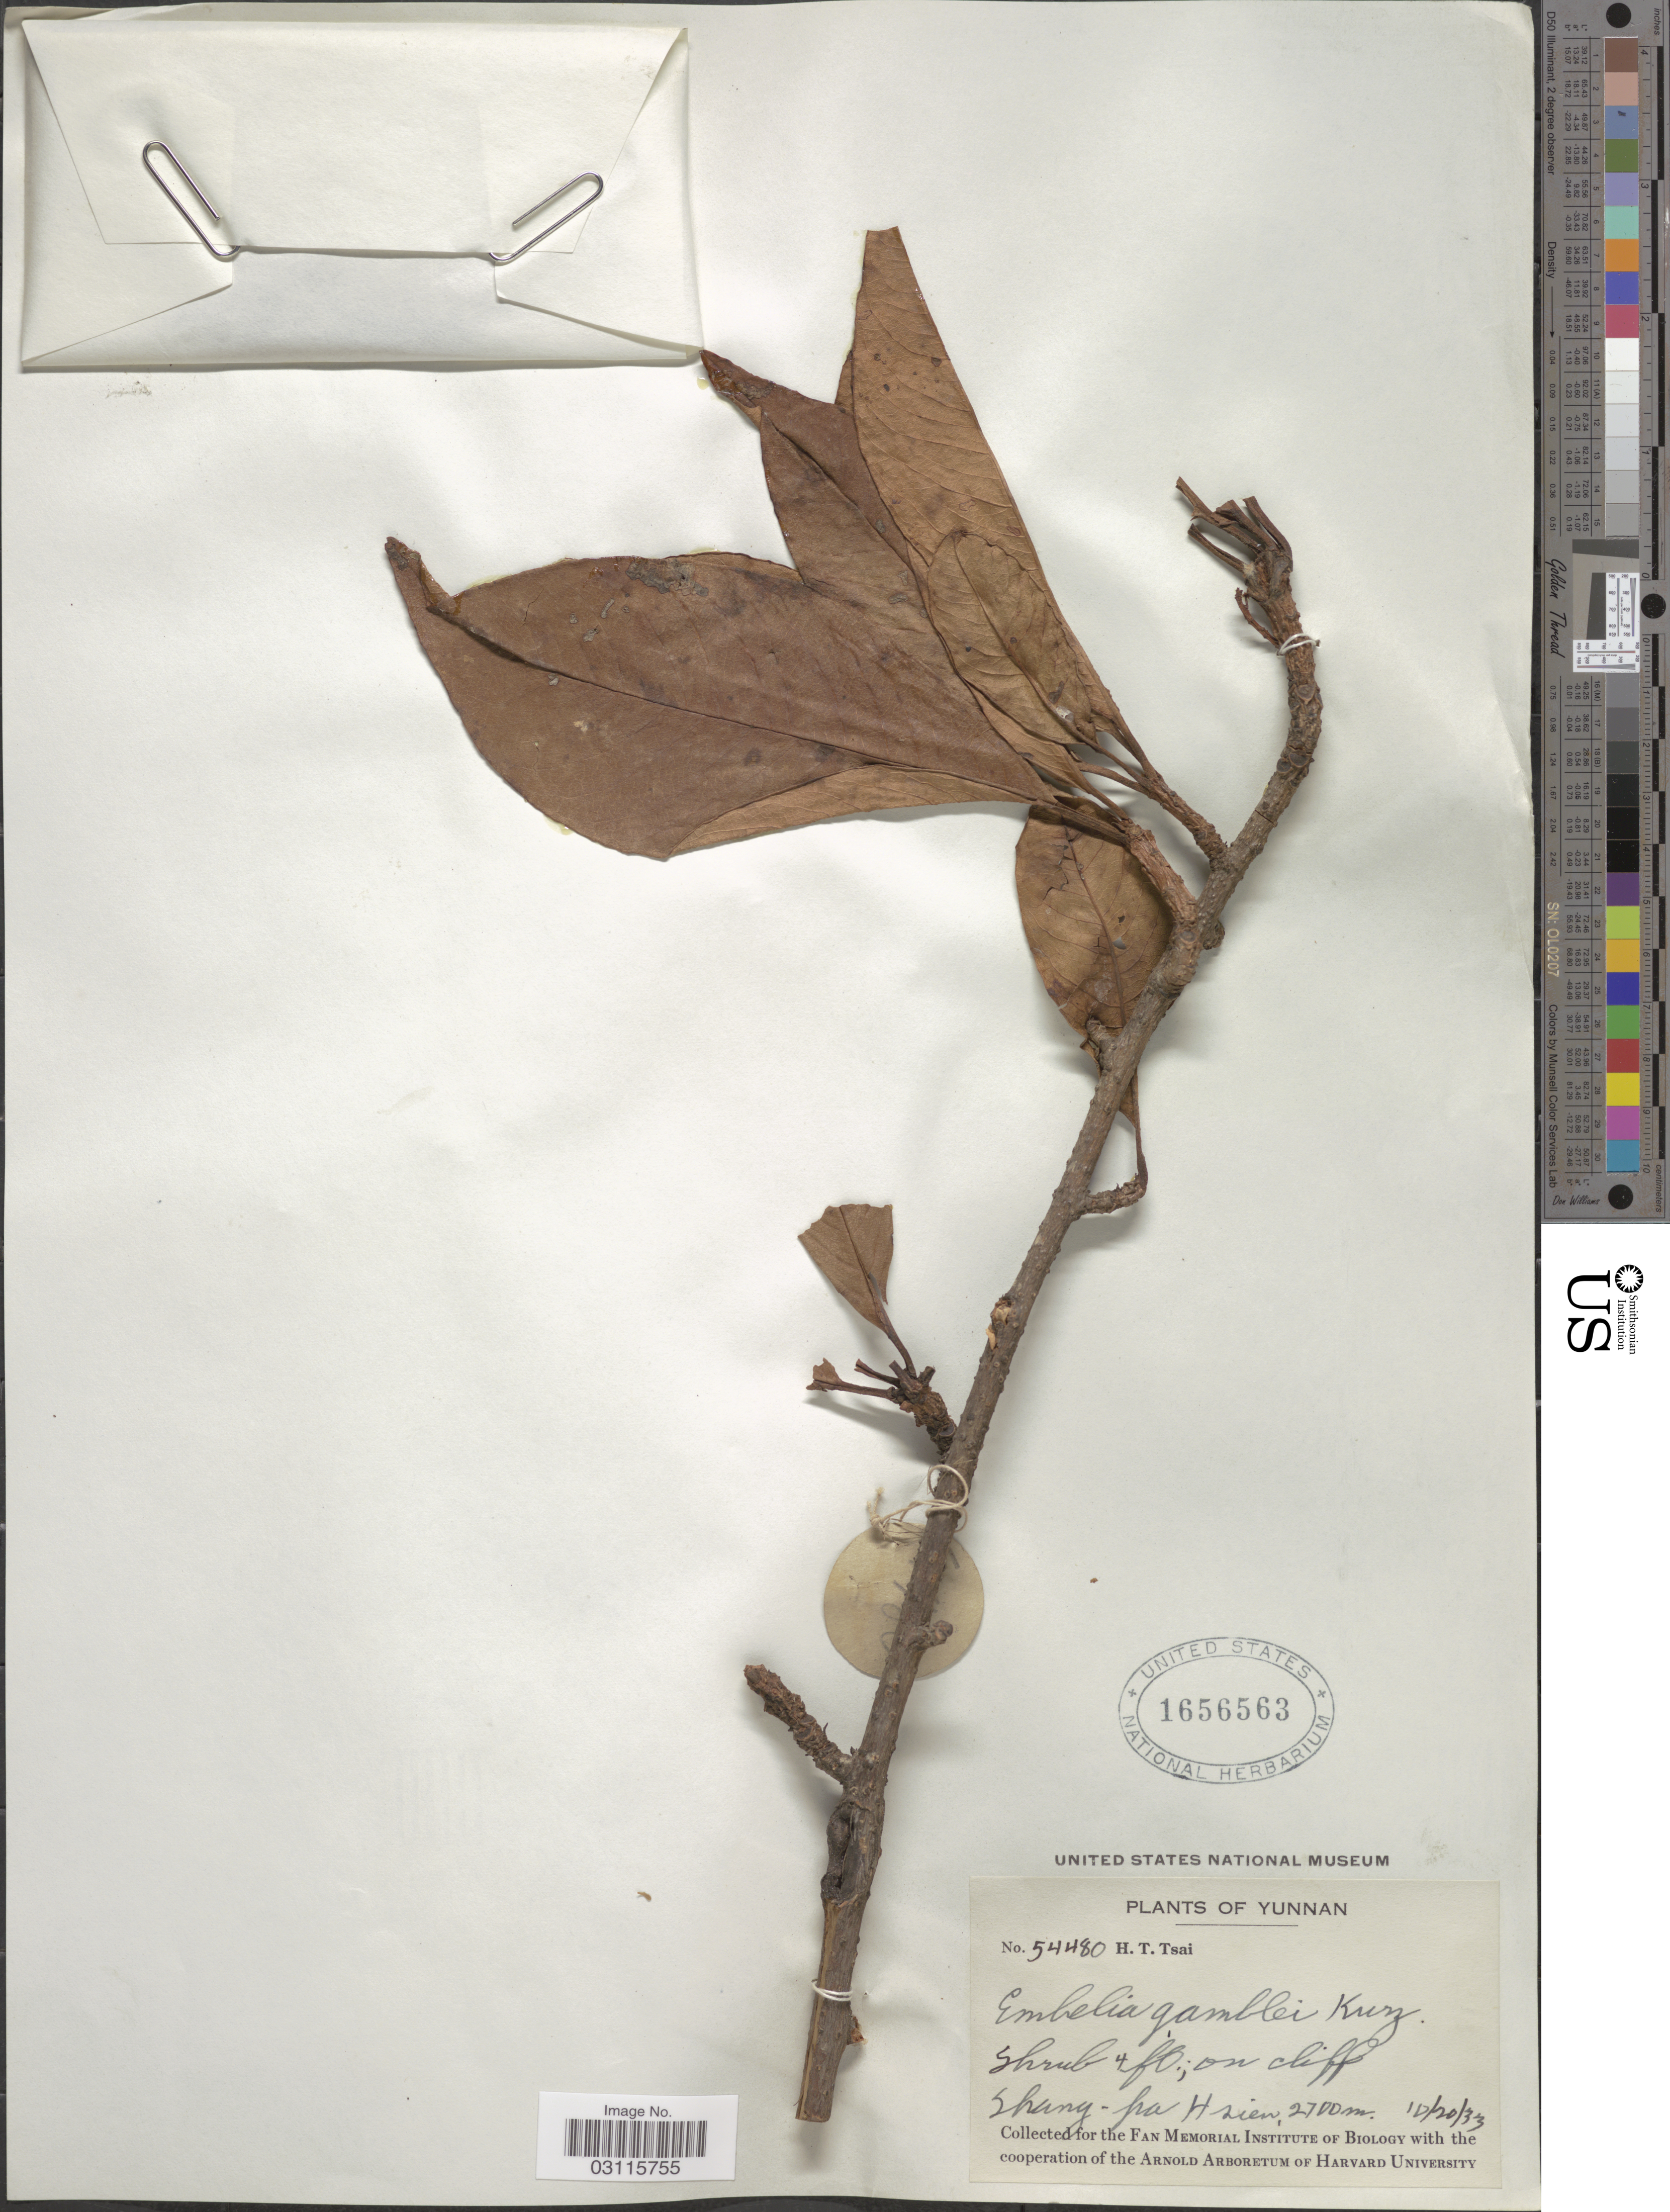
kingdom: Plantae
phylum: Tracheophyta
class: Magnoliopsida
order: Ericales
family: Primulaceae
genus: Embelia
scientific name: Embelia gamblei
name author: Kurz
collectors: H. Tsai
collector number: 54480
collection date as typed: Transcribed d/m/y: 20/10/33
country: China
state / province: Yunnan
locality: On cliff Shang-pa Hsien.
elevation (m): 2700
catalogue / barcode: US 1656563